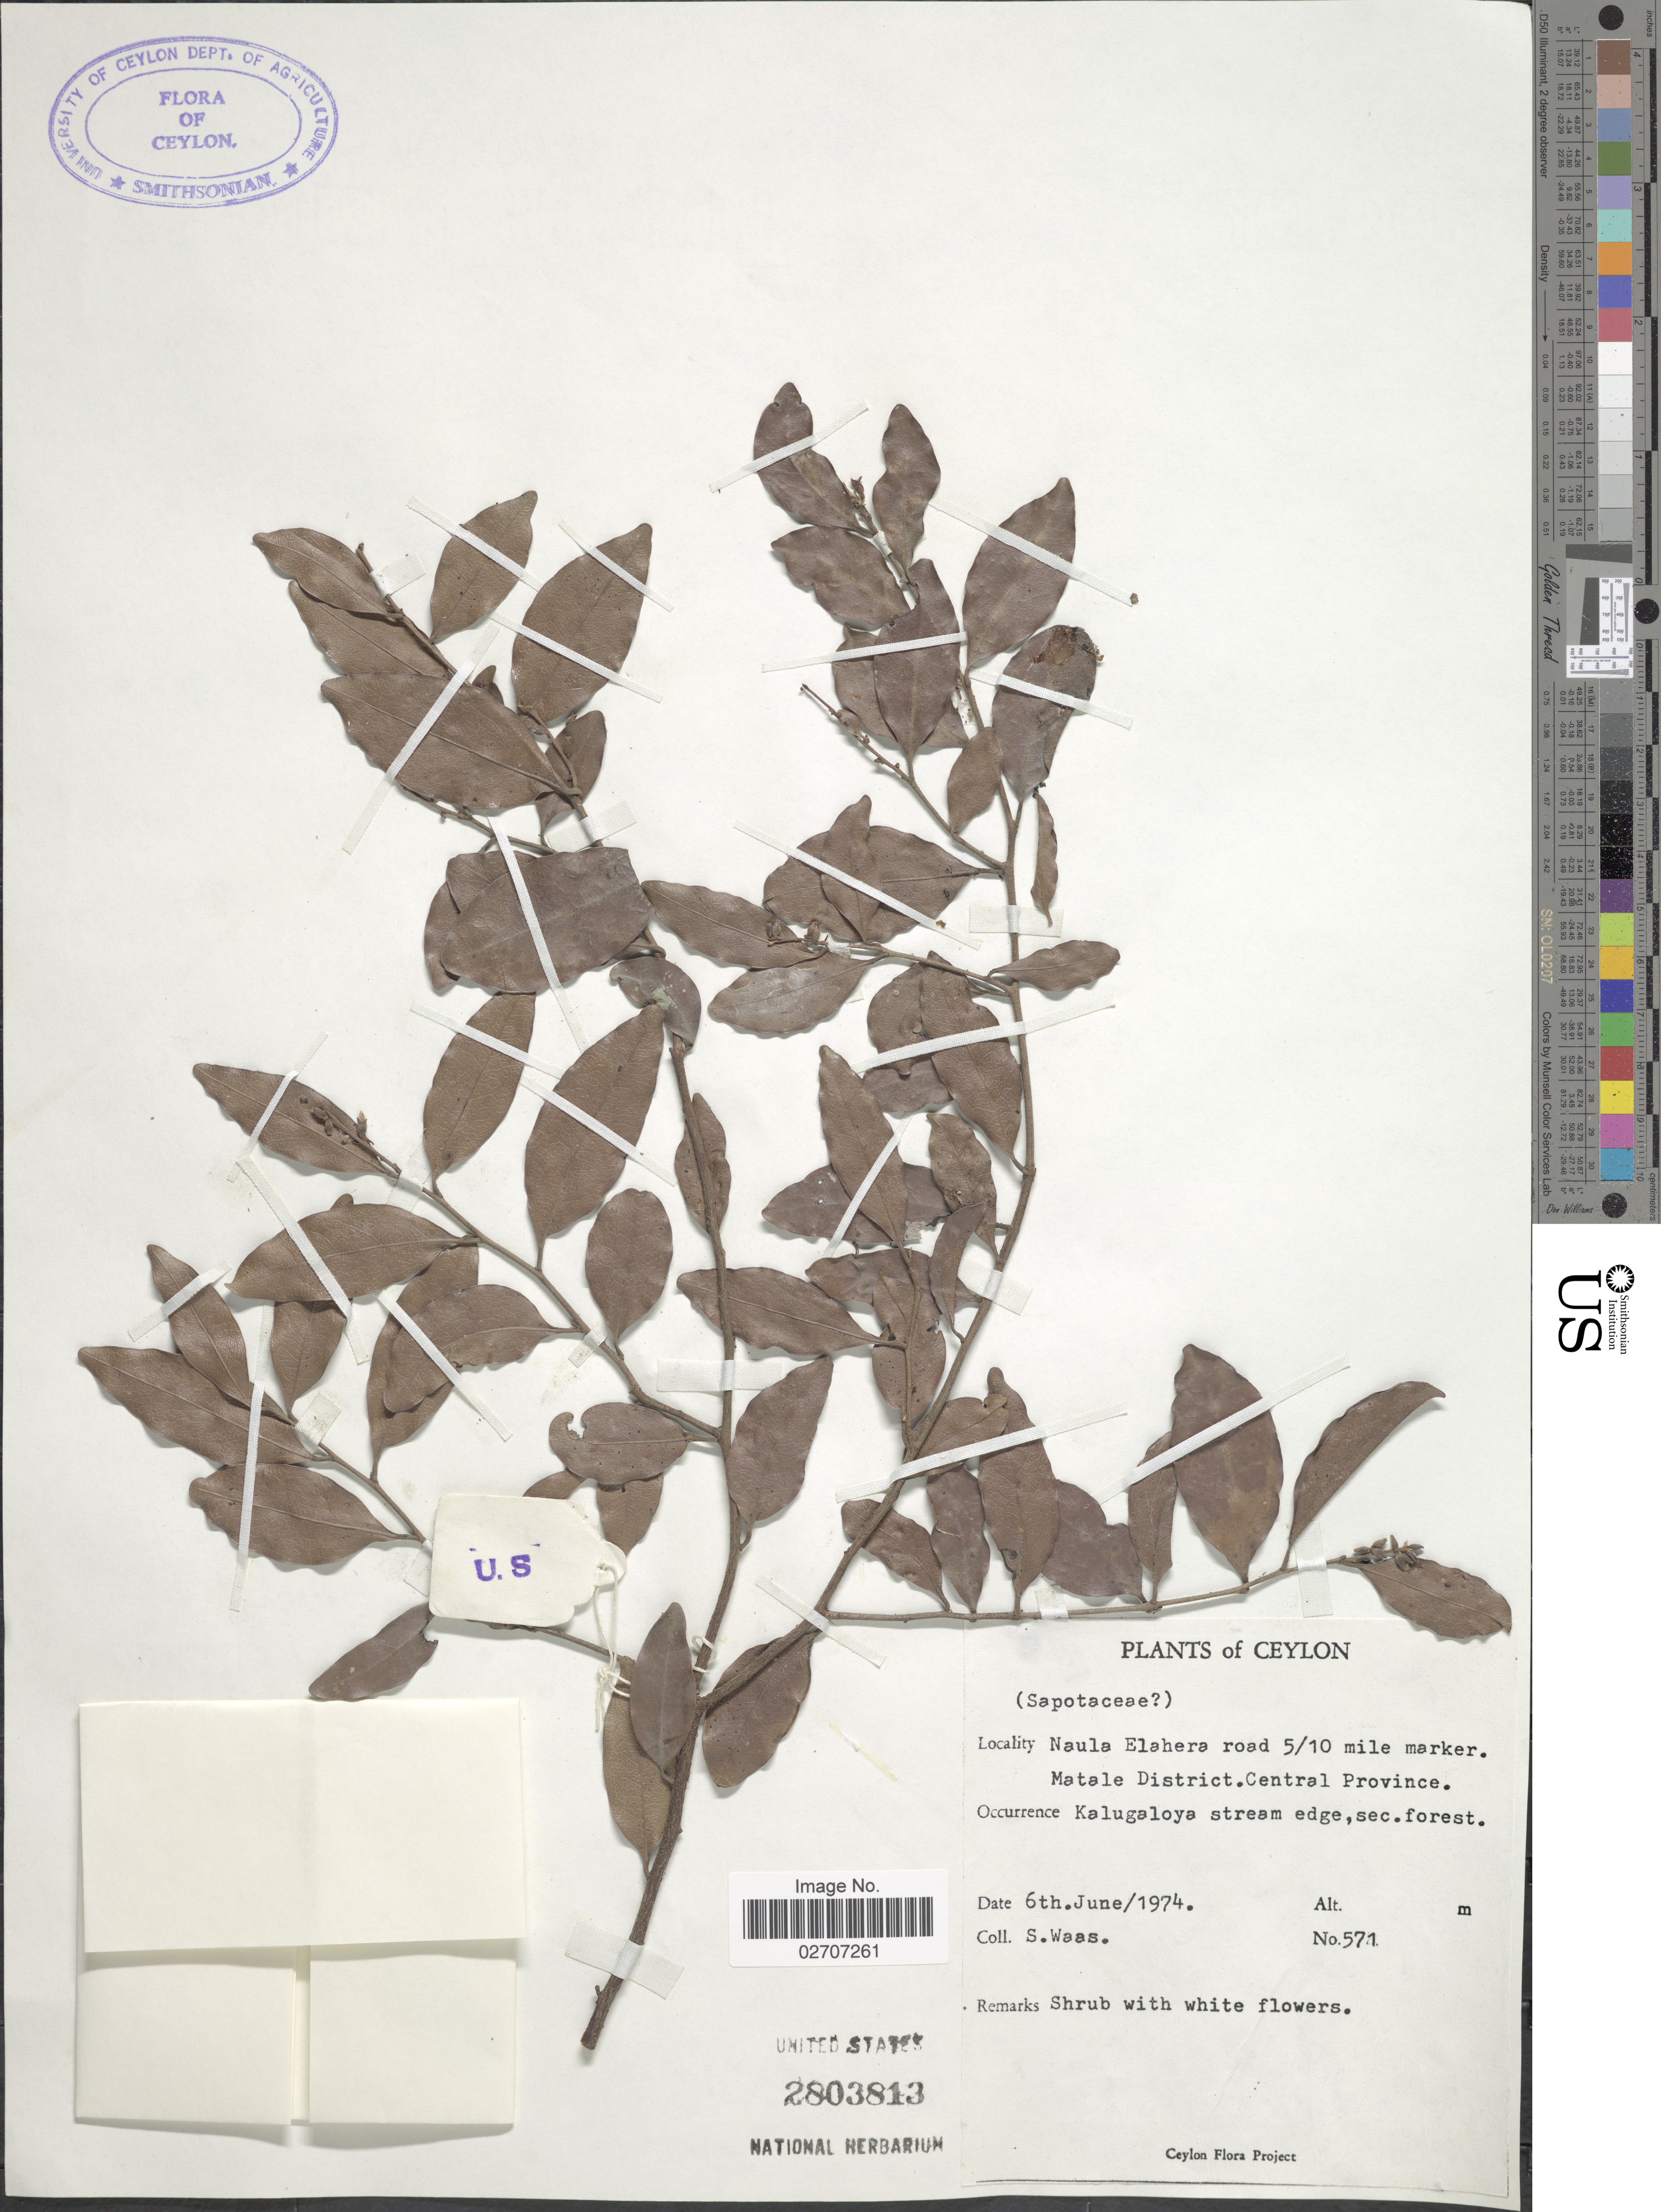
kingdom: Plantae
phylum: Tracheophyta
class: Magnoliopsida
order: Ericales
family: Sapotaceae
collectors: S. Waas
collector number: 571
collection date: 1974-06-06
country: Sri Lanka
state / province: Central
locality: Ceylon, Naula Elahera road 5/10 miles marker Matale District, Central Province. Kalugaloya stream edge, sec. forest.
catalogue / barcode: US 2803813